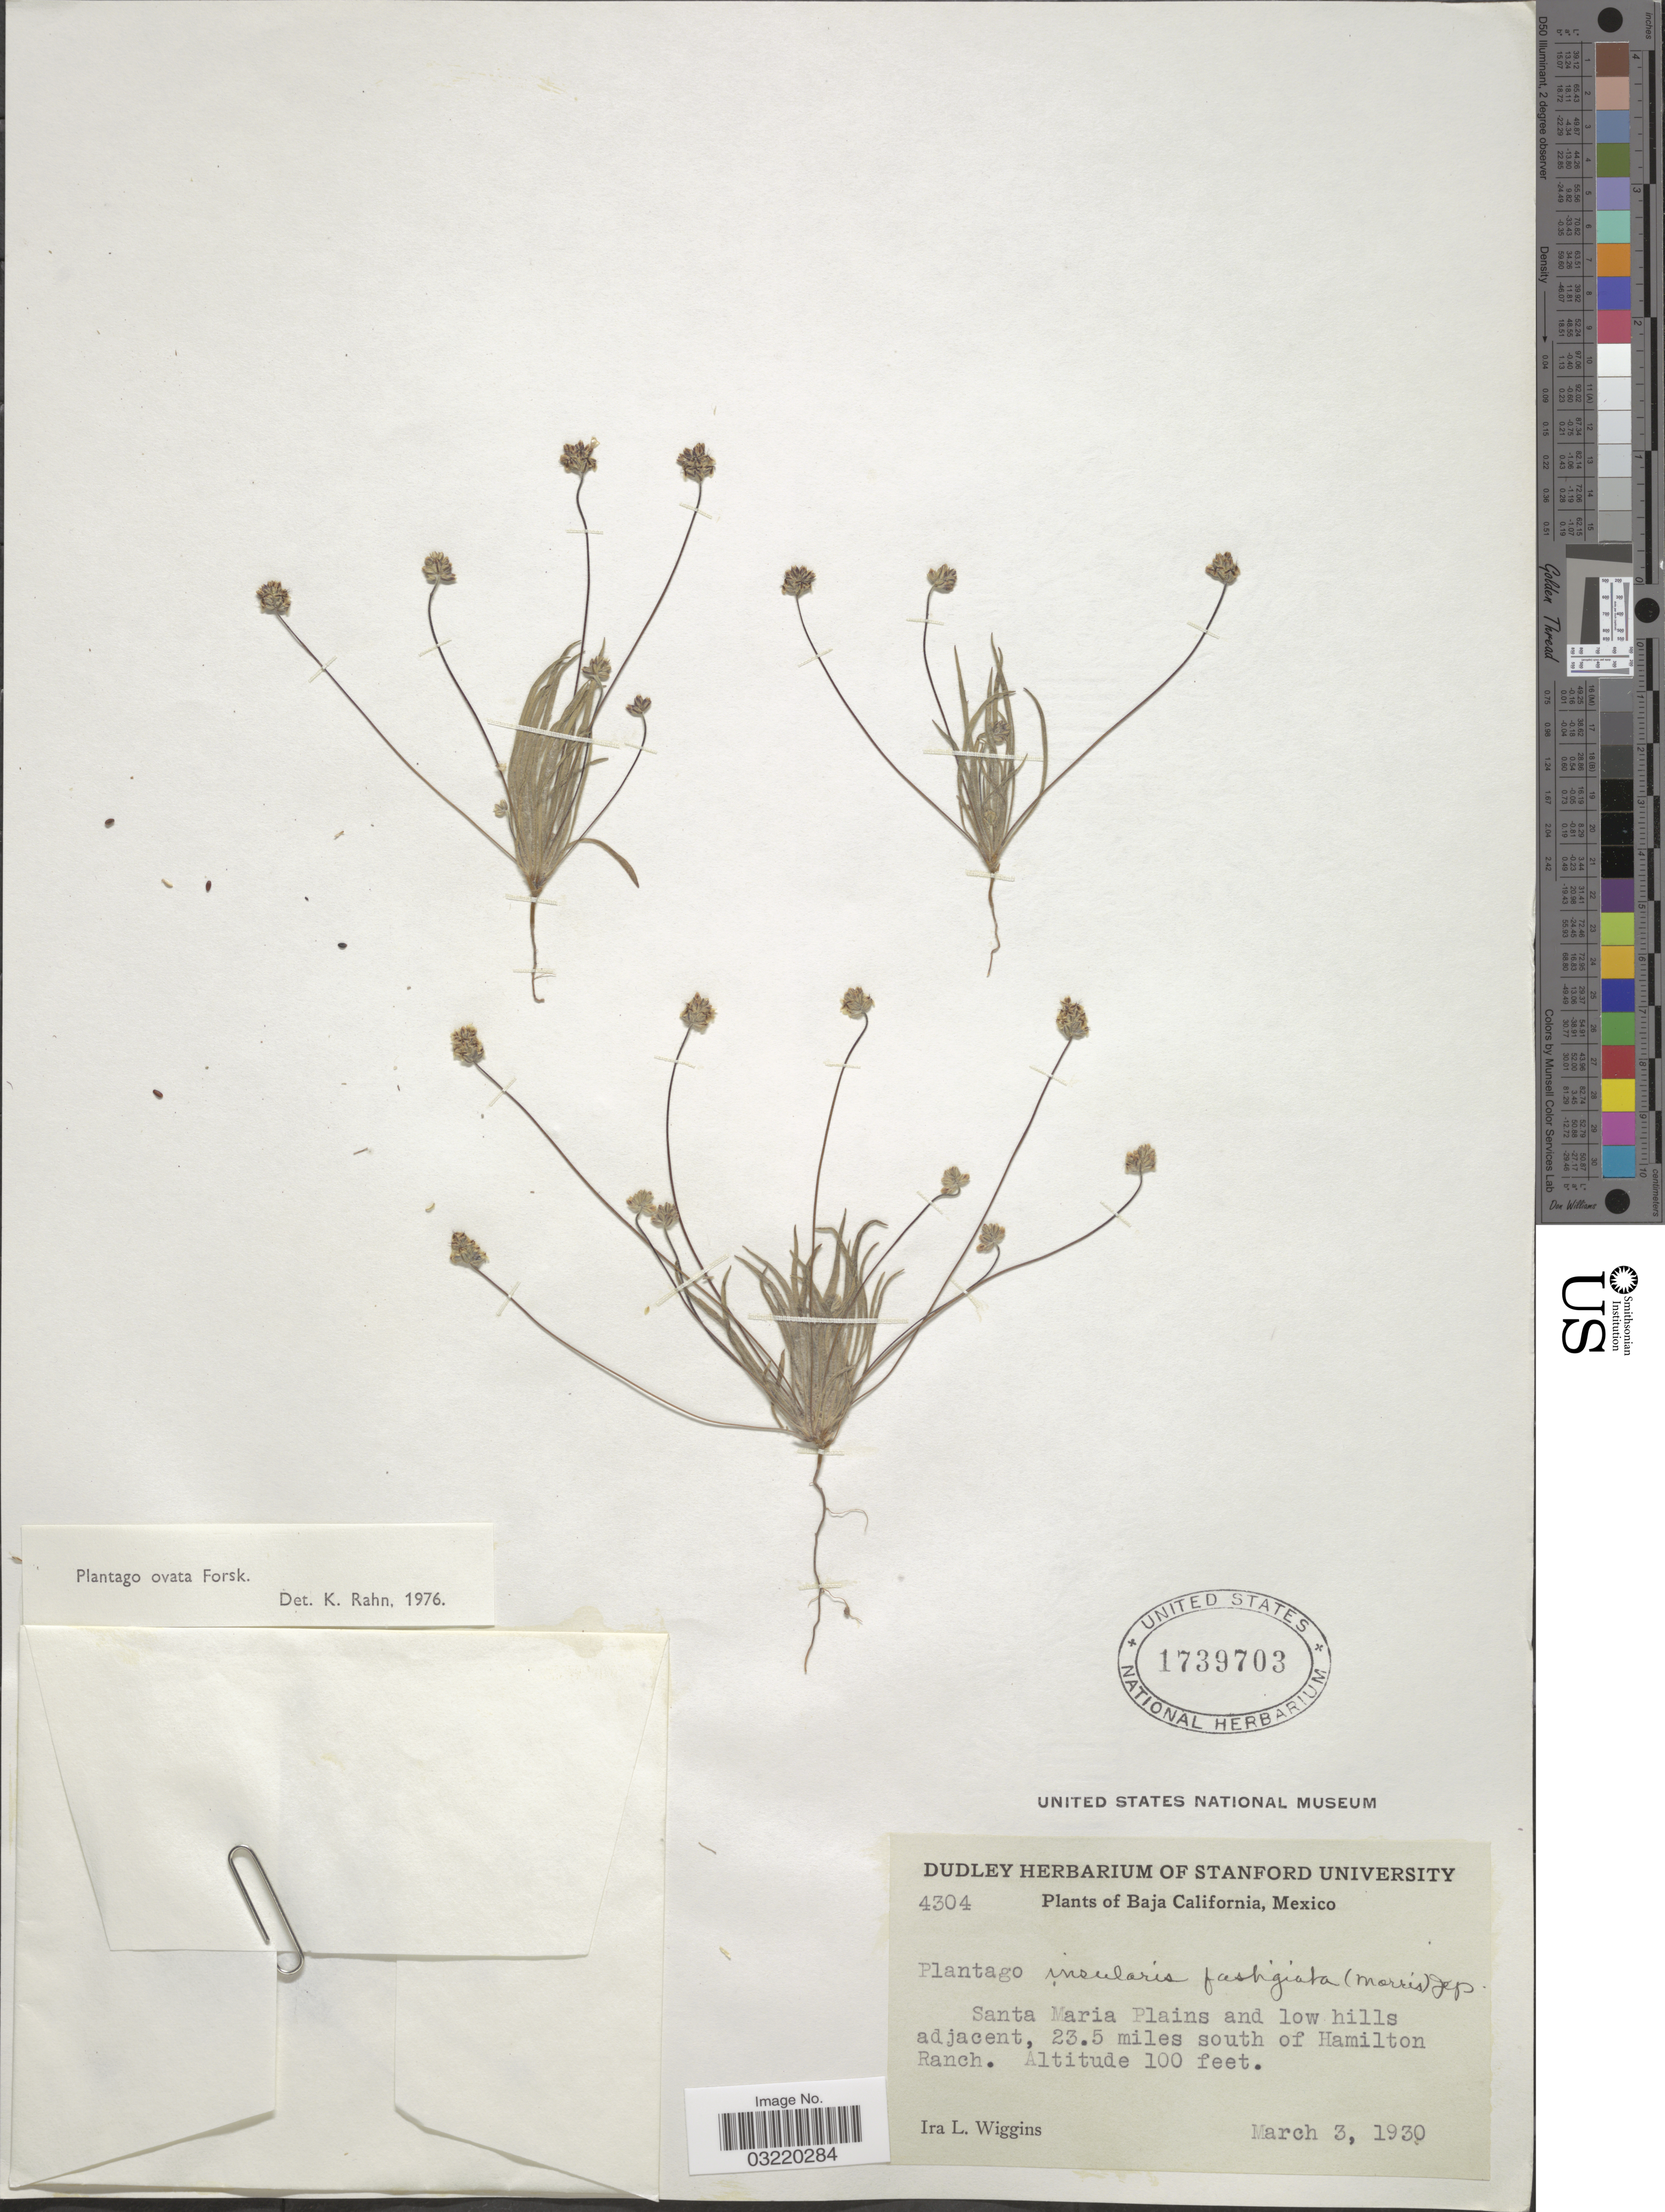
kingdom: Plantae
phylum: Tracheophyta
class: Magnoliopsida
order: Lamiales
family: Plantaginaceae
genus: Plantago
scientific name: Plantago ovata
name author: Forssk.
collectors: I. L. Wiggins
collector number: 4304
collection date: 1930-03-03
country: Mexico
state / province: Baja California Norte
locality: Santa Maria Plains and low hills adjacent, 23.5 miles south of Hamilton Ranch.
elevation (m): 30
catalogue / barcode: US 1739703